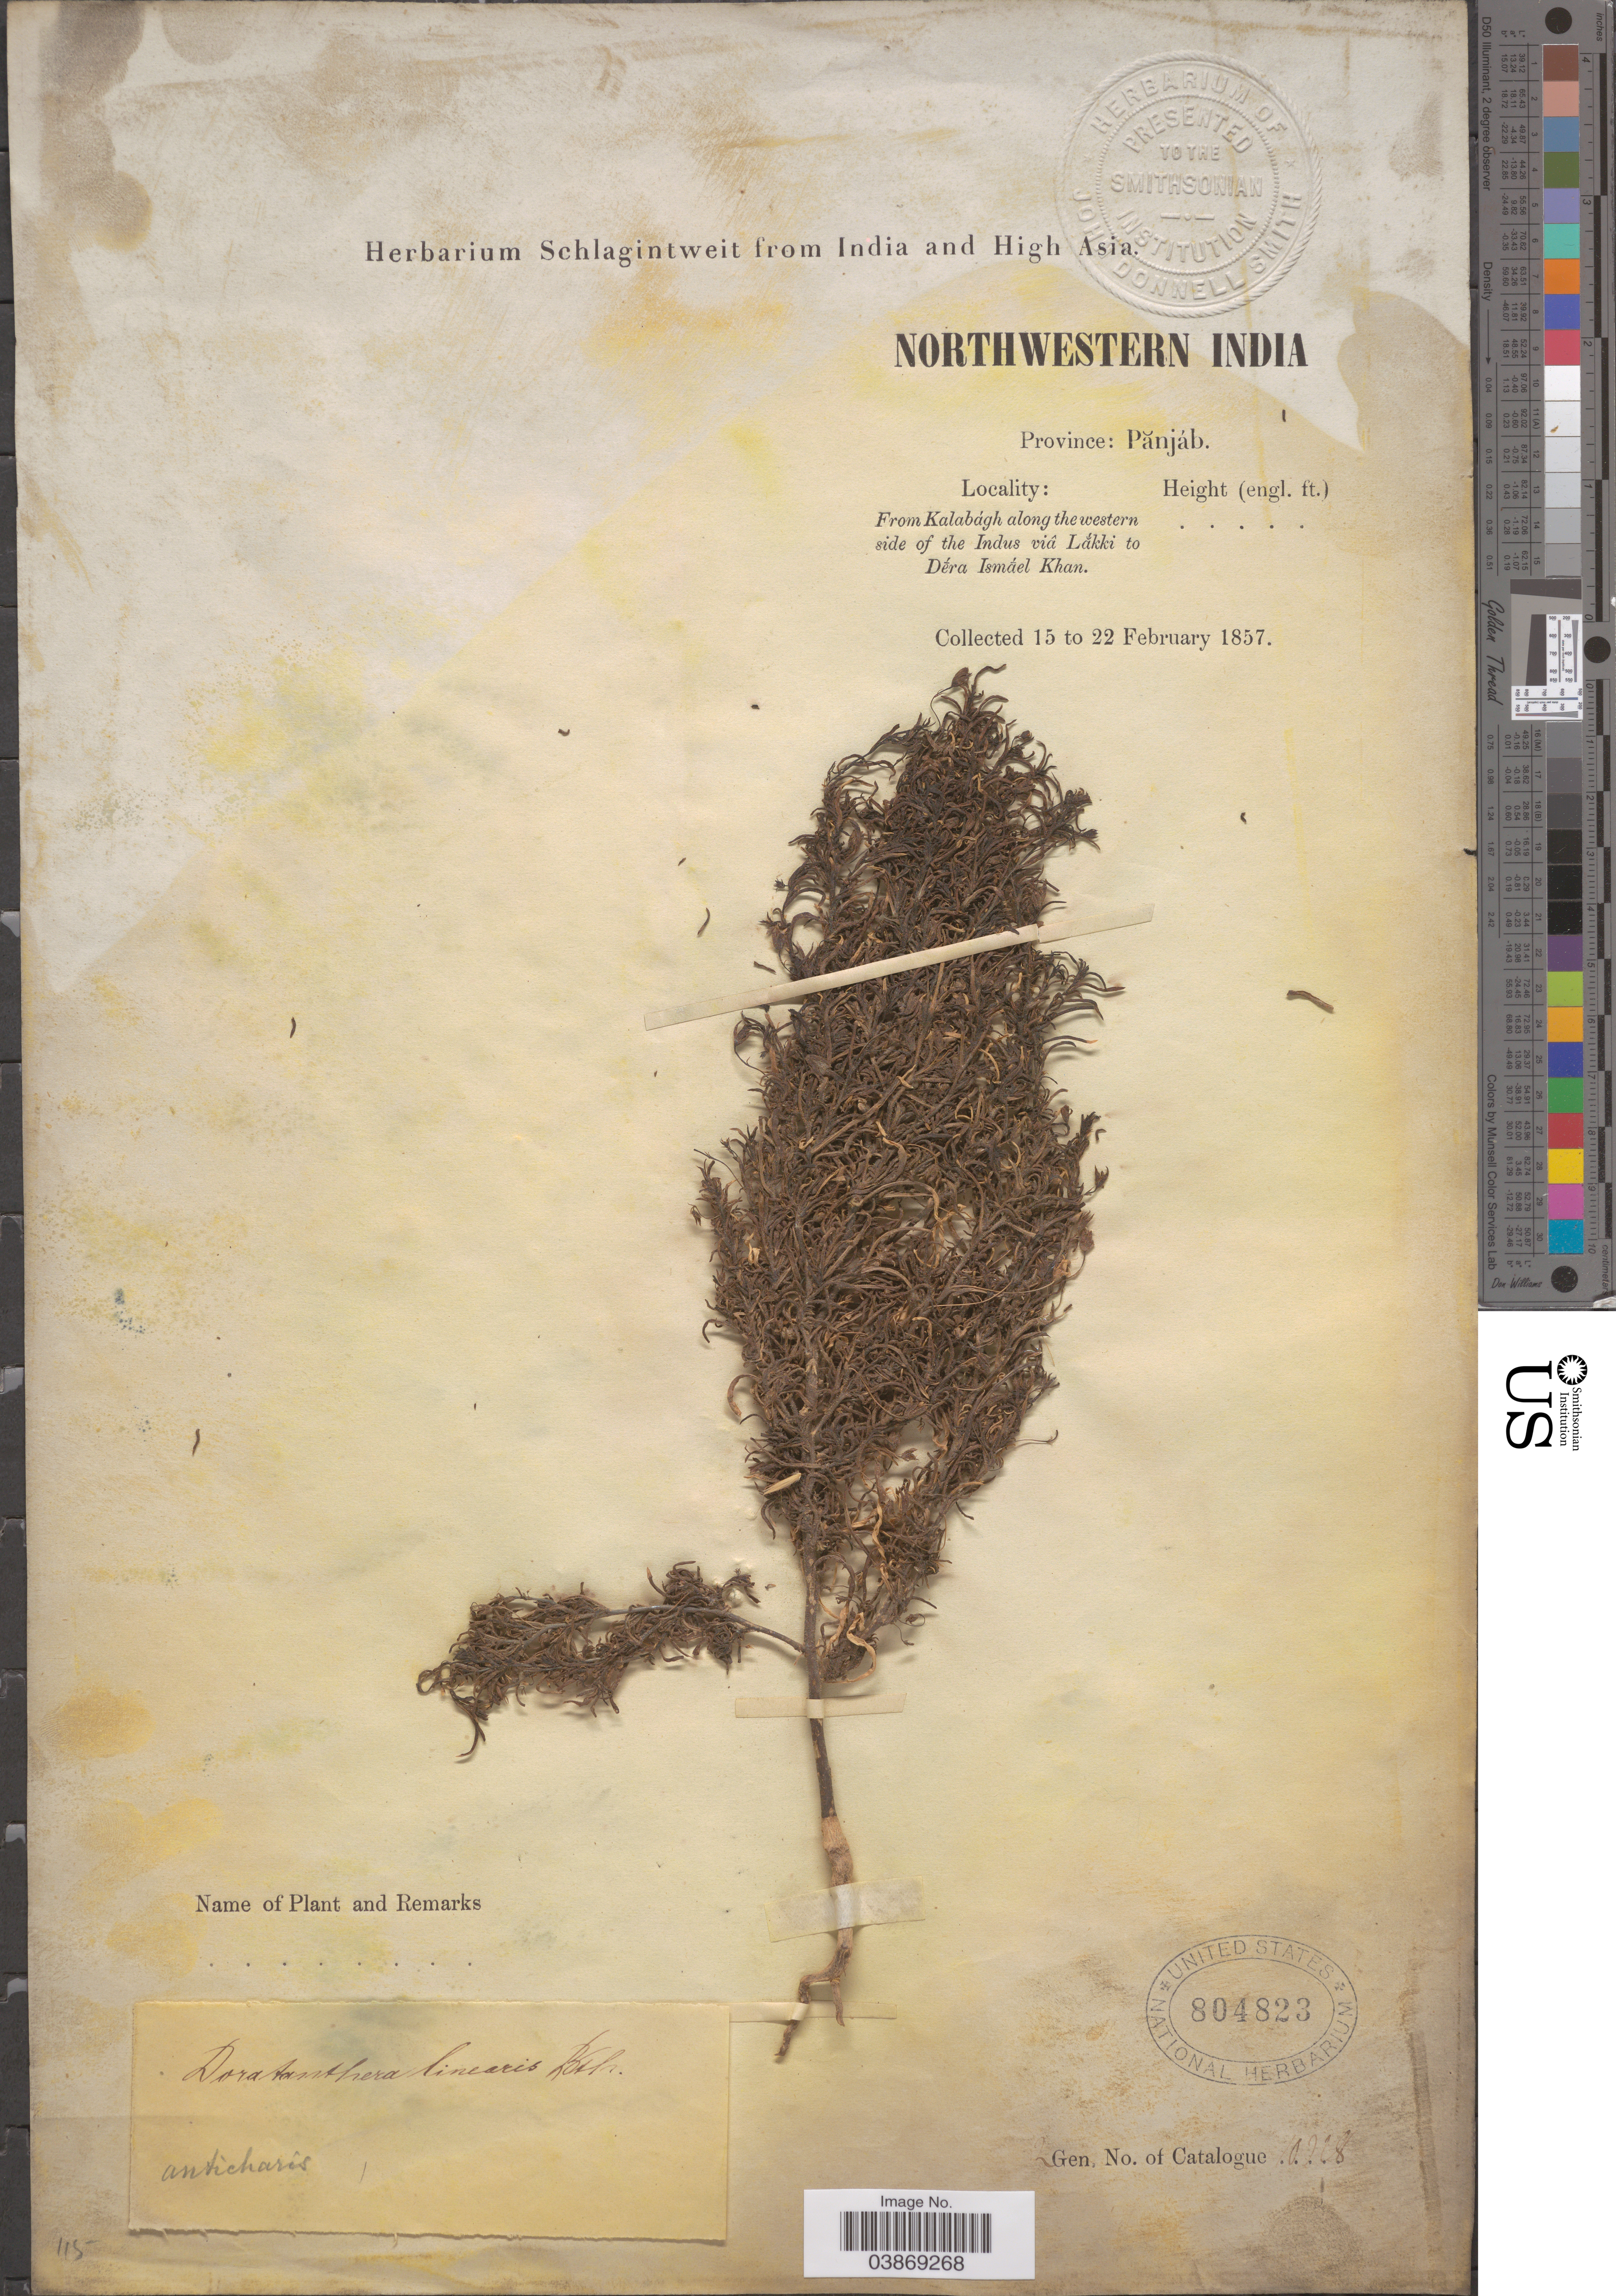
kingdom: Plantae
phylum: Tracheophyta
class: Magnoliopsida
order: Lamiales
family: Scrophulariaceae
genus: Anticharis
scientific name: Anticharis linearis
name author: (Benth.) Hochst. ex Asch.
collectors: Schlagintweit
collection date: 1857-02-15/1857-02-22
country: Pakistan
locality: Northwestern India. Province: Pånjab. From Kalabágh along the western side of the Indus viâ Lakki to Déra Ismáel Khan.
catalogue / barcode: US 804823